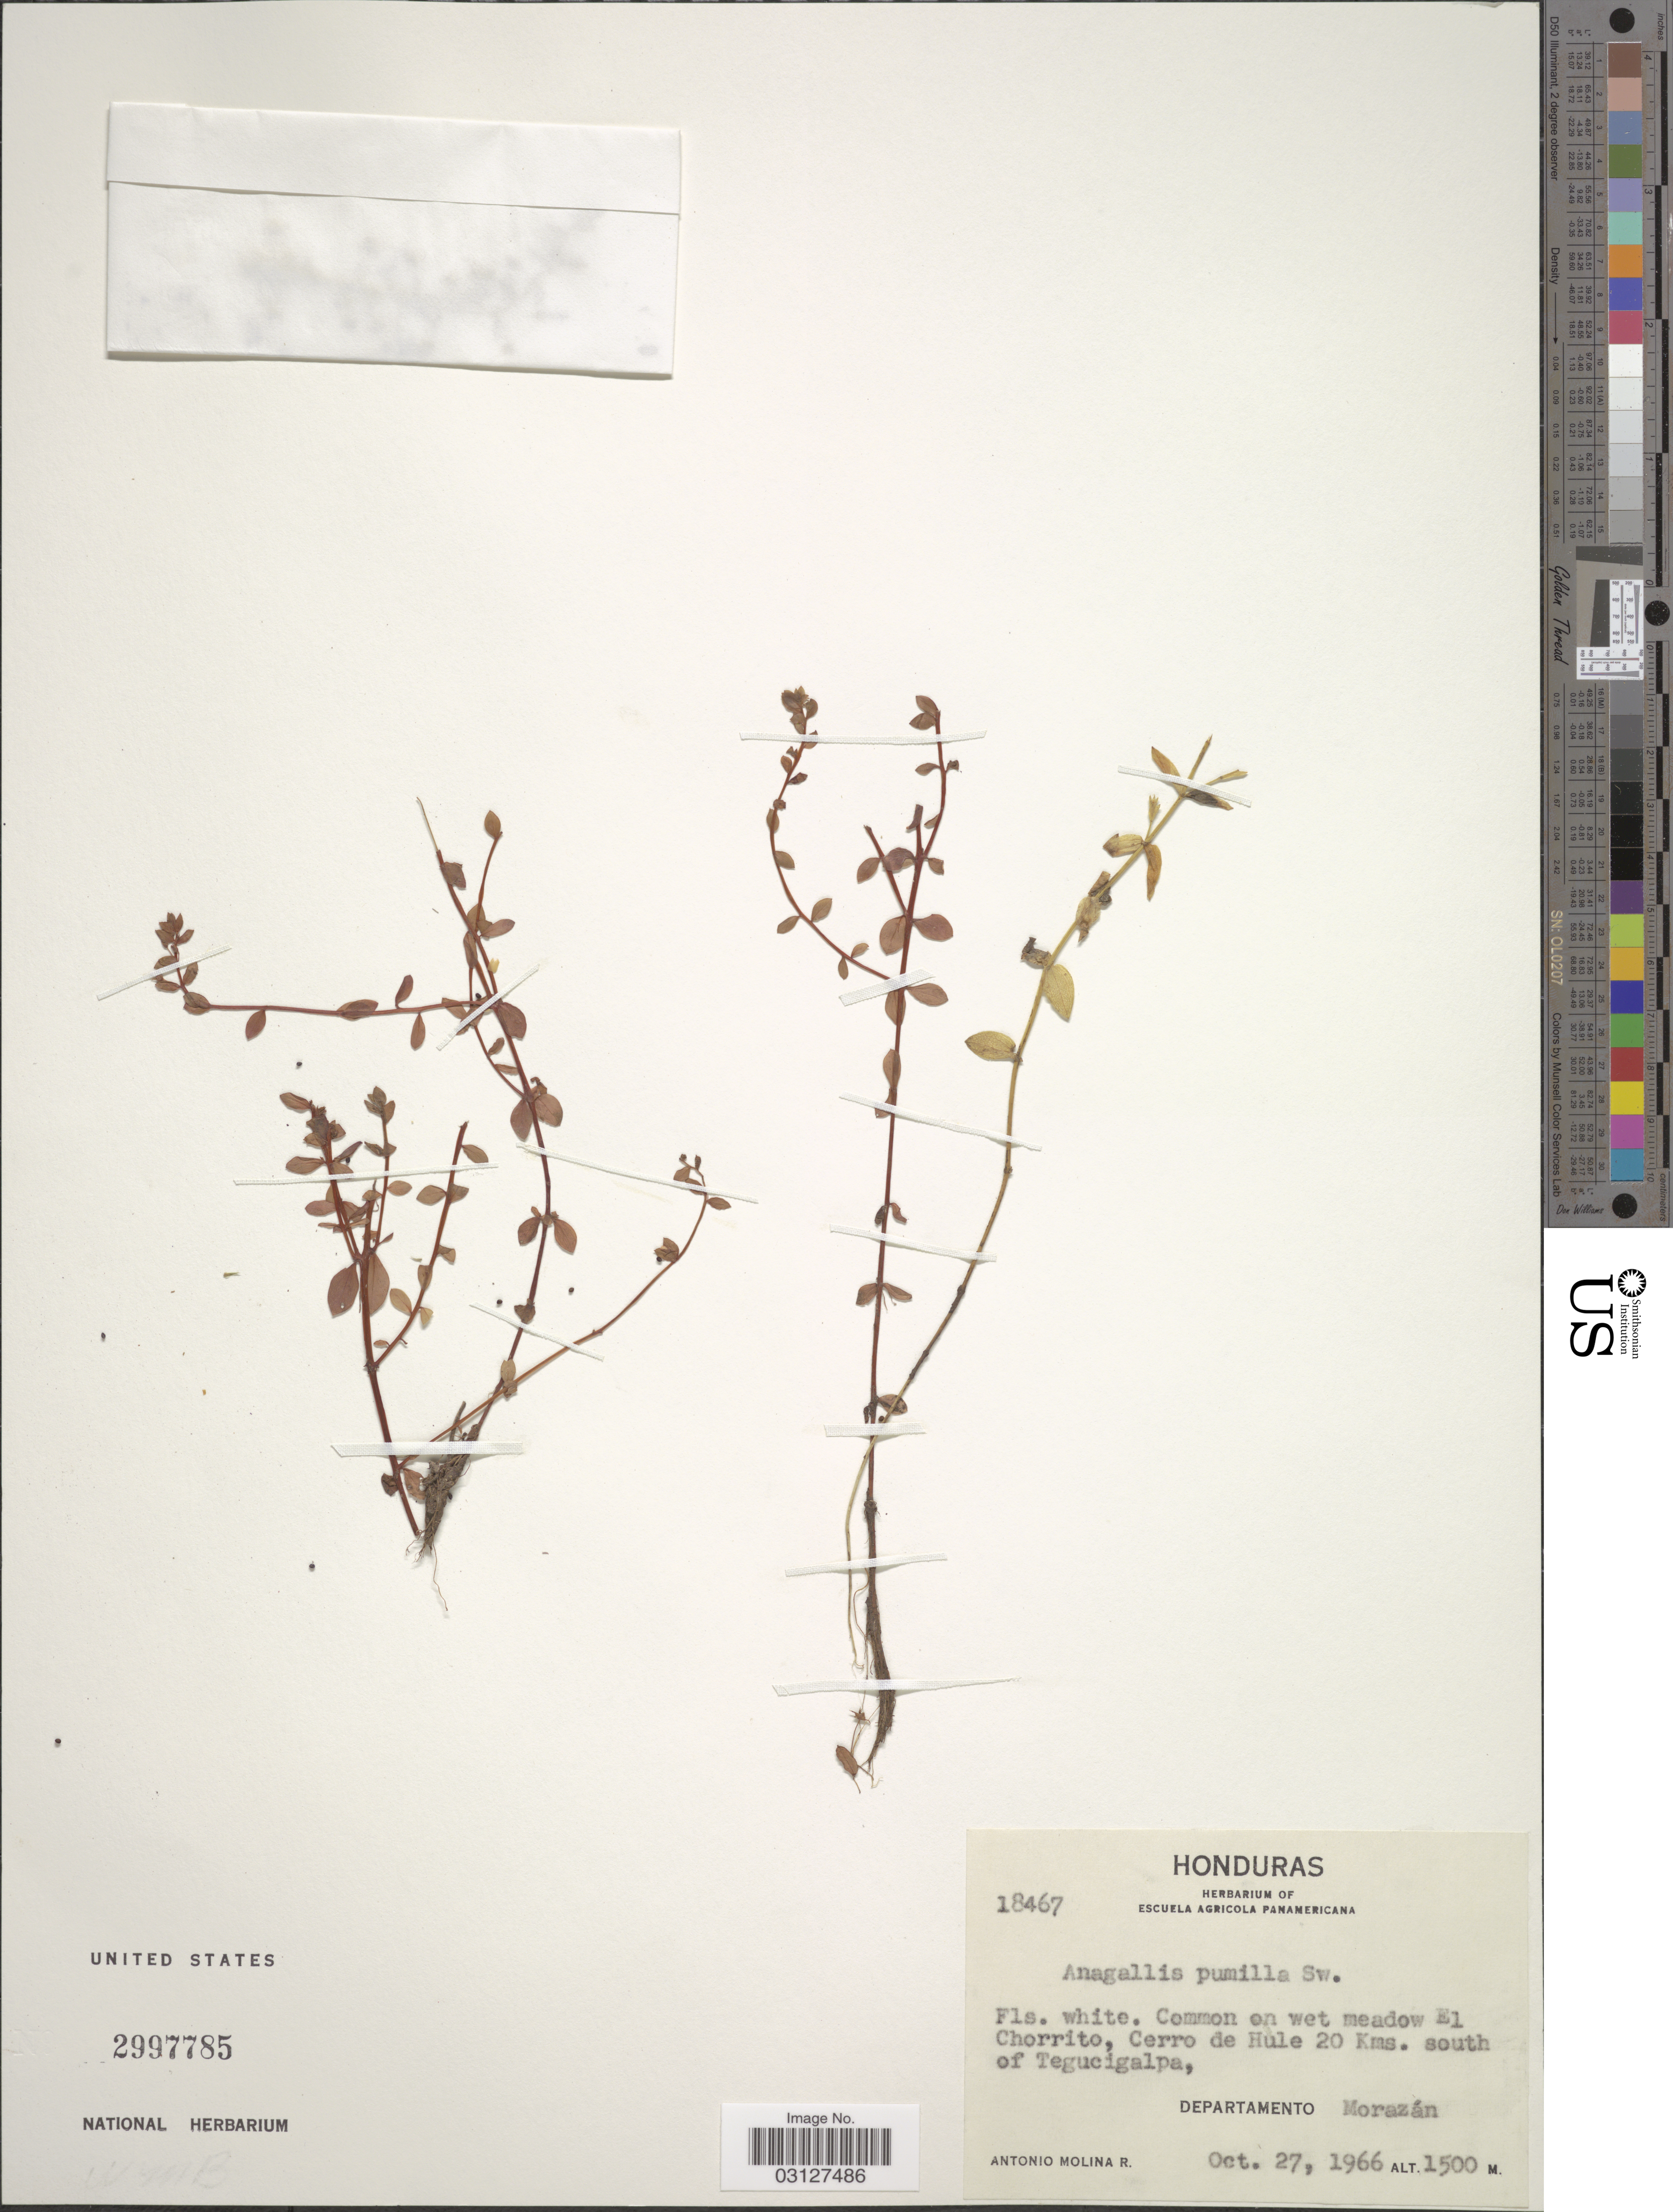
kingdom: Plantae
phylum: Tracheophyta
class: Magnoliopsida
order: Ericales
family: Primulaceae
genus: Anagallis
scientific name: Anagallis arvensis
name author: L.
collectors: A. Molina R.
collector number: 18467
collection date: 1966-10-27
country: Honduras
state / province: Fco. Morazán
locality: Common on wet meadow El Chorrito, Cerro de Hule 20 Kms. south of Tegucigalpa, Departamento Morazán.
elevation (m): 1500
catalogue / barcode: US 2997785